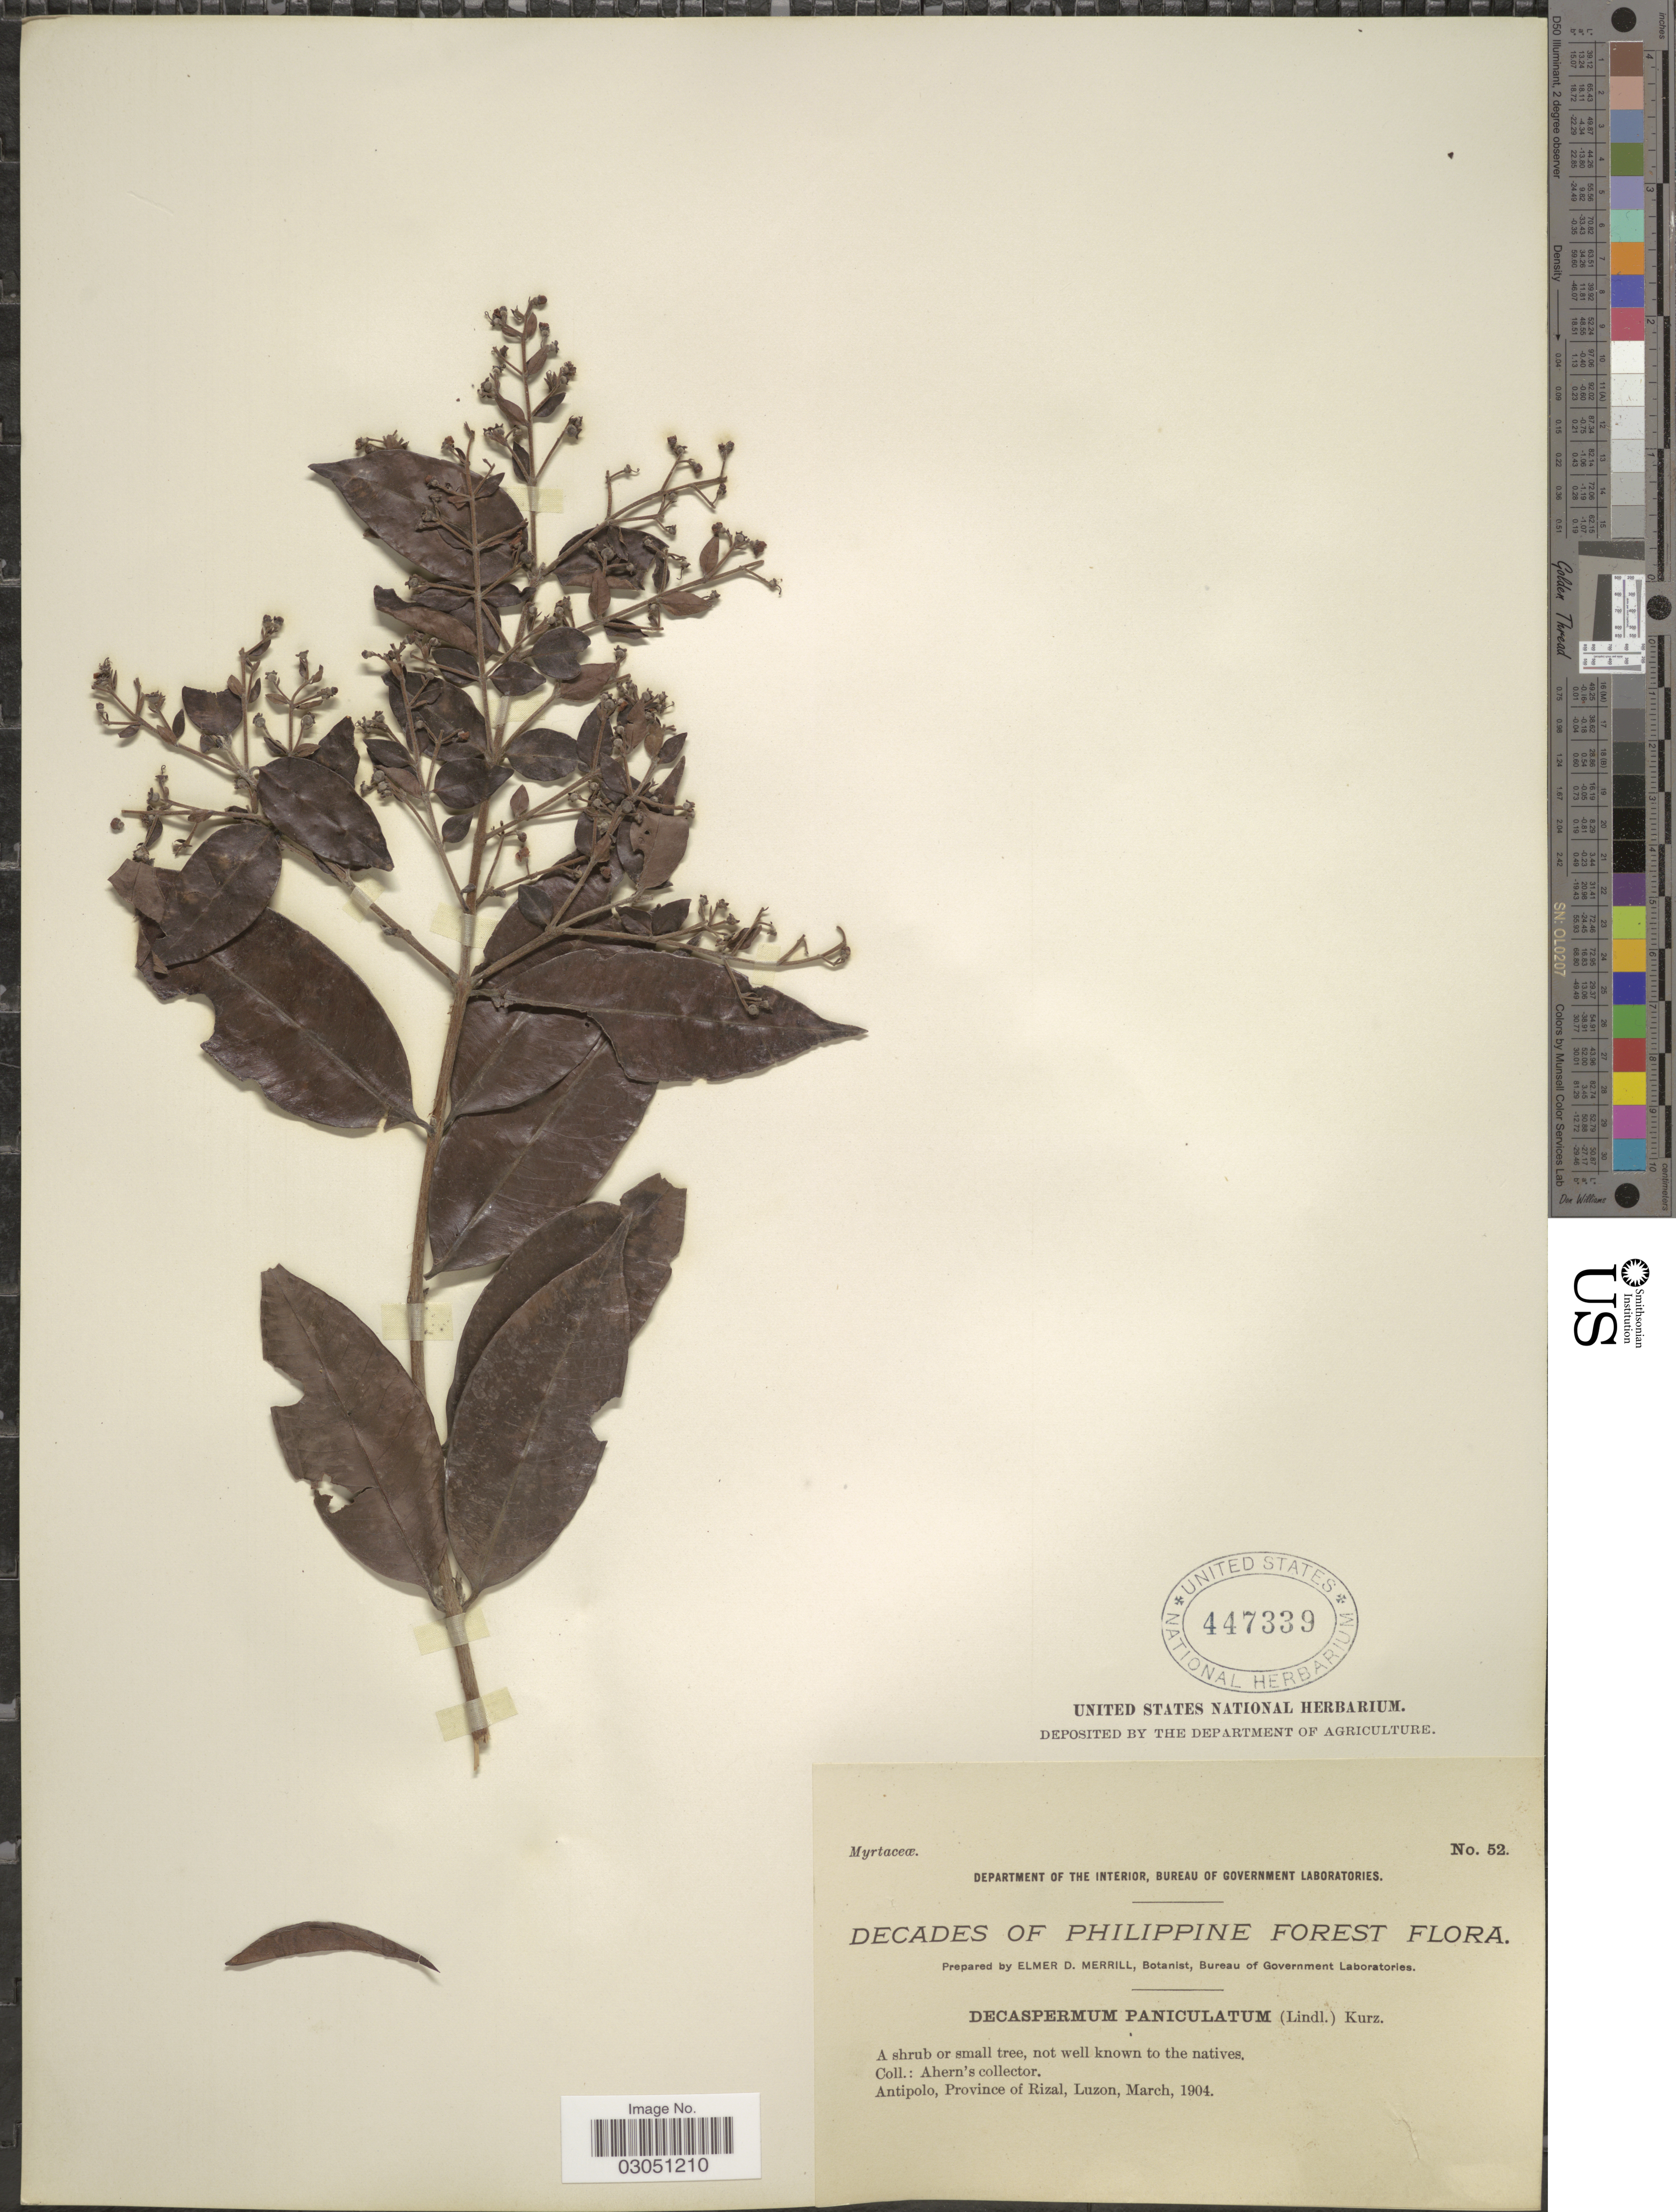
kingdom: Plantae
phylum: Tracheophyta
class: Magnoliopsida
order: Myrtales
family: Myrtaceae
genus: Decaspermum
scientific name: Decaspermum fruticosum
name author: J.R. Forst. & G. Forst.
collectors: Ahern's collector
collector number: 52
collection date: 1904-03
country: Philippines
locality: Decades of Philippine Forest. Antipolo, Province of Rizal, Luzon.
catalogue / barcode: US 447339